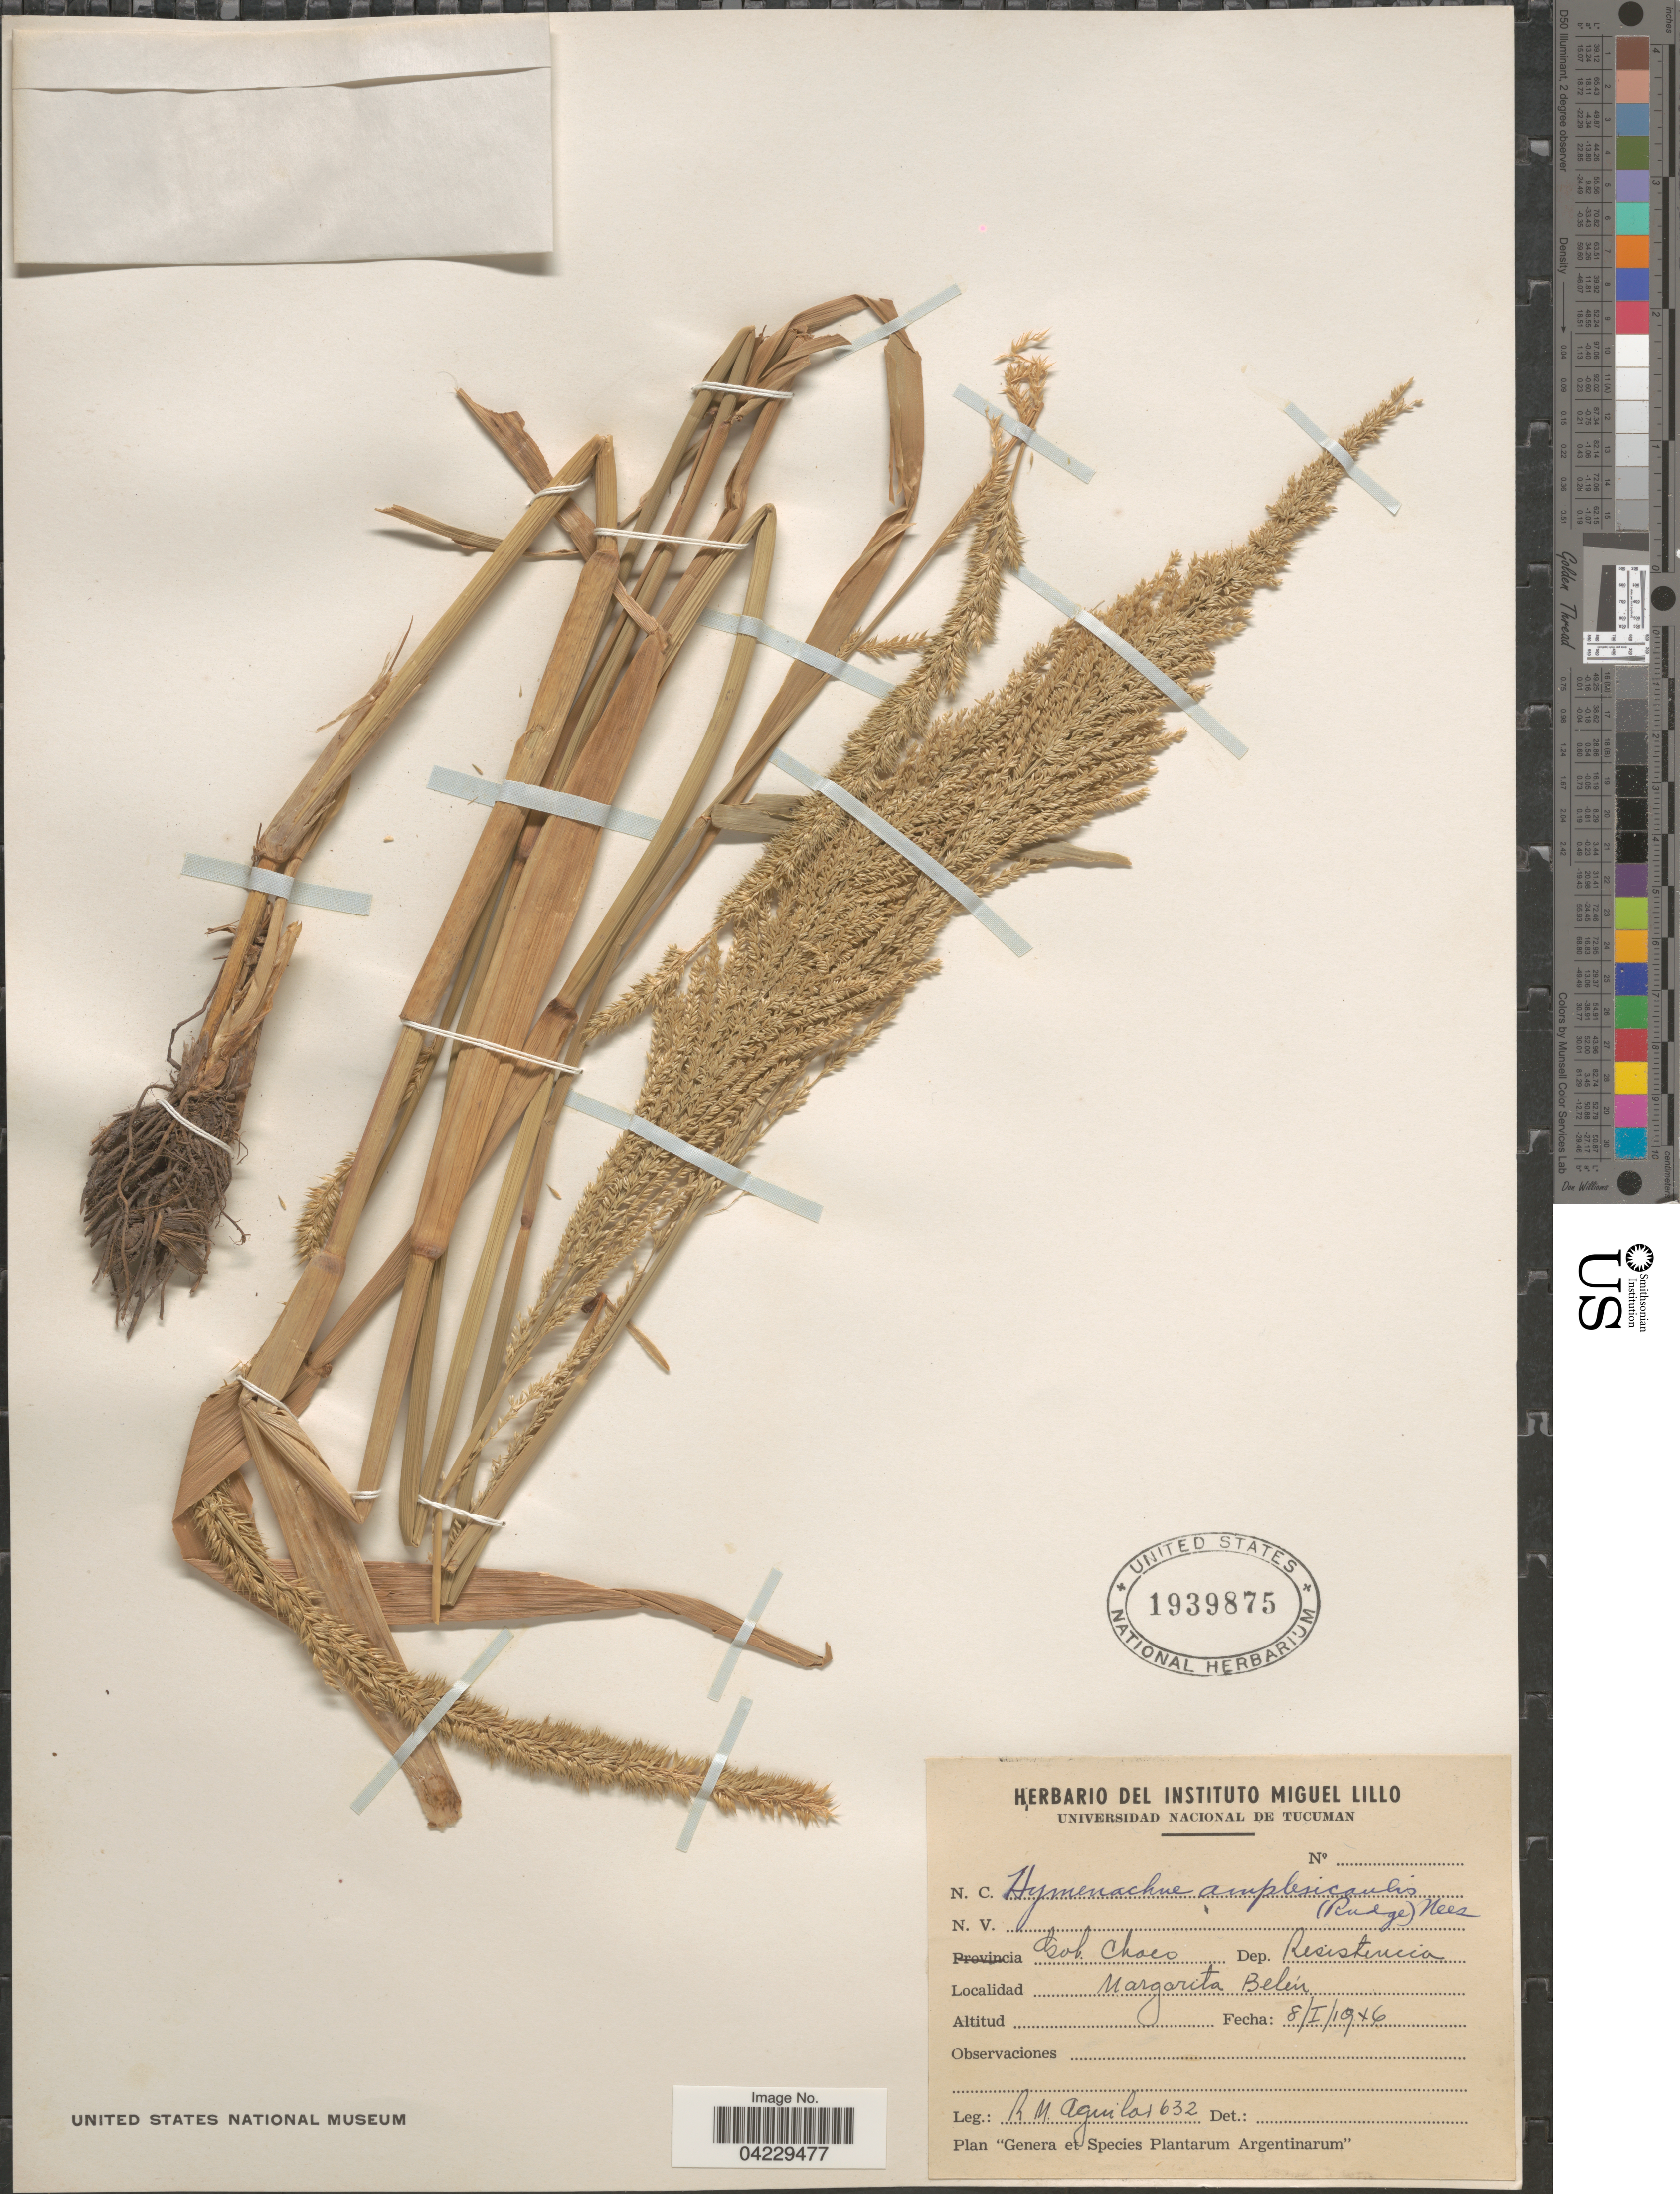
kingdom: Plantae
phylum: Tracheophyta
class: Liliopsida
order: Poales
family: Poaceae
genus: Hymenachne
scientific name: Hymenachne amplexicaulis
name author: (Rudge) Nees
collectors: R. Aguilar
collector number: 632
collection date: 1946-01-08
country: Argentina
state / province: Chaco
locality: Gob. Chaco. Dep. Resistencia. Margarita Belén.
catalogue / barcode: US 1939875